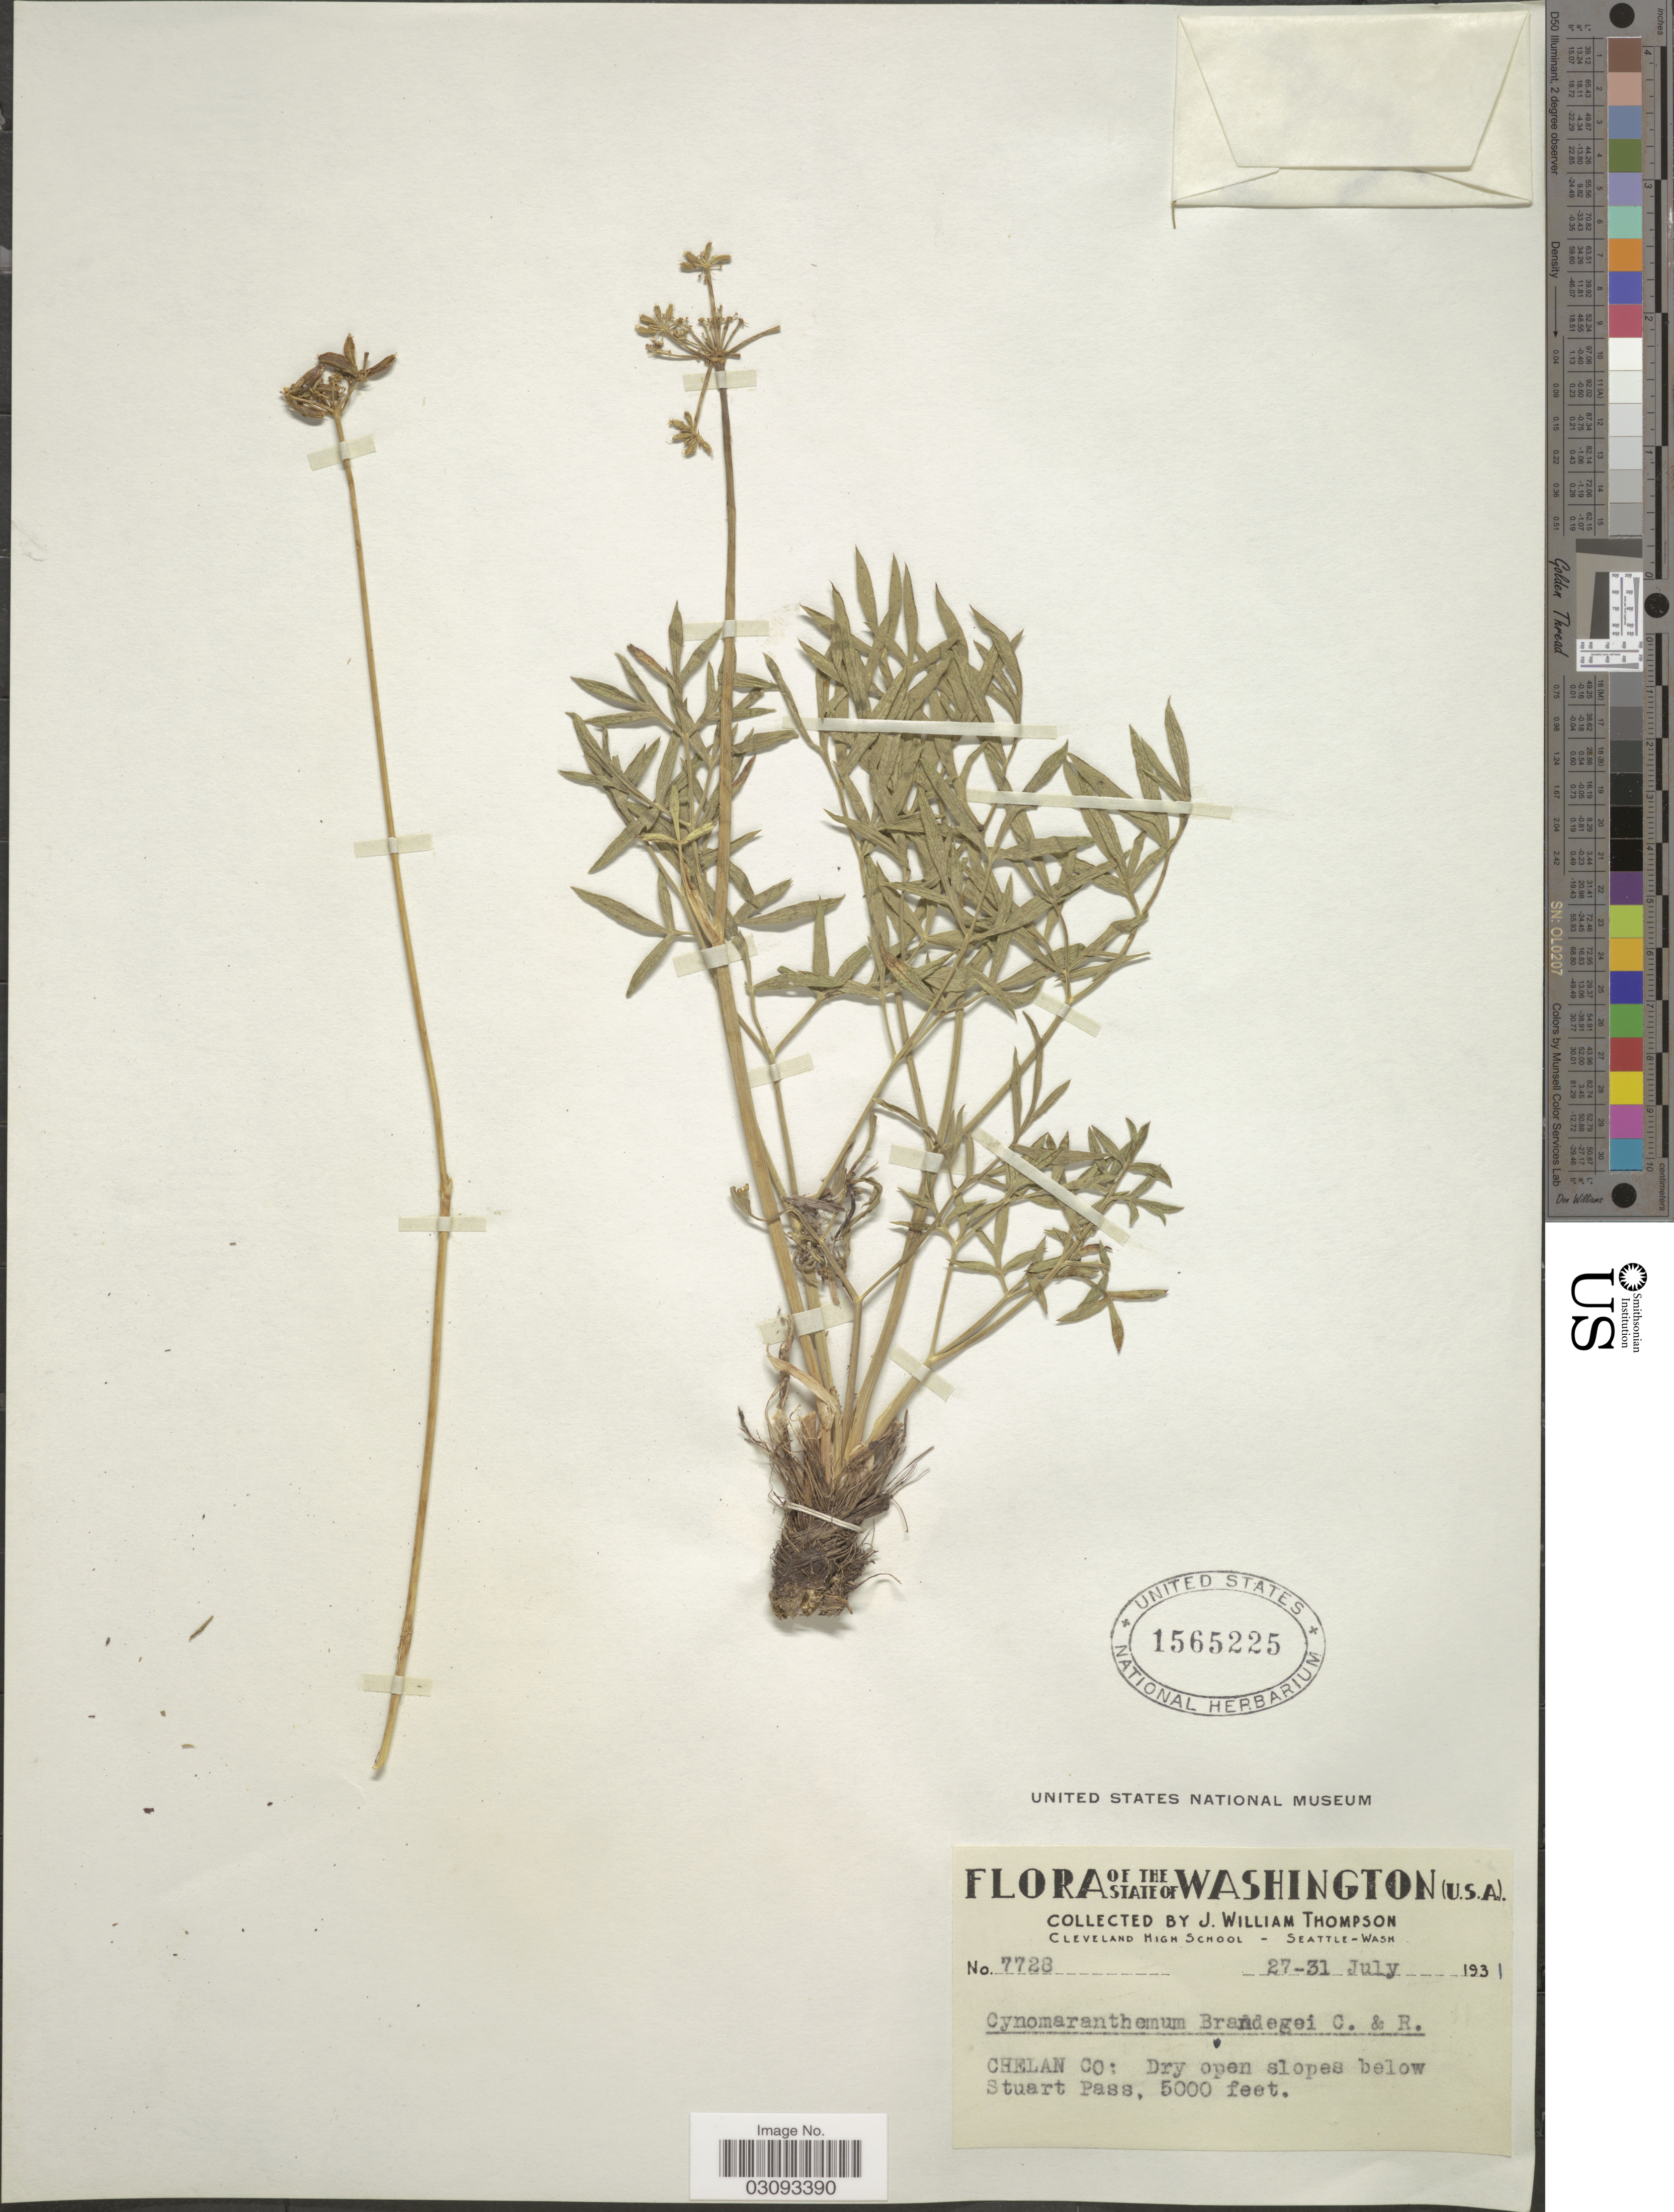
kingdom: Plantae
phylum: Tracheophyta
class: Magnoliopsida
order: Apiales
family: Apiaceae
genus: Lomatium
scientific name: Lomatium brandegeei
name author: (J.M. Coult. & Rose) J.F. Macbr.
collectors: J. W. Thompson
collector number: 7728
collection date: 1931-07-27/1931-07-31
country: United States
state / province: Washington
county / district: Chelan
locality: Chelan Co: Dry open slopes below Stuart Pass.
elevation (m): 1524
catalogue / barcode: US 1565225